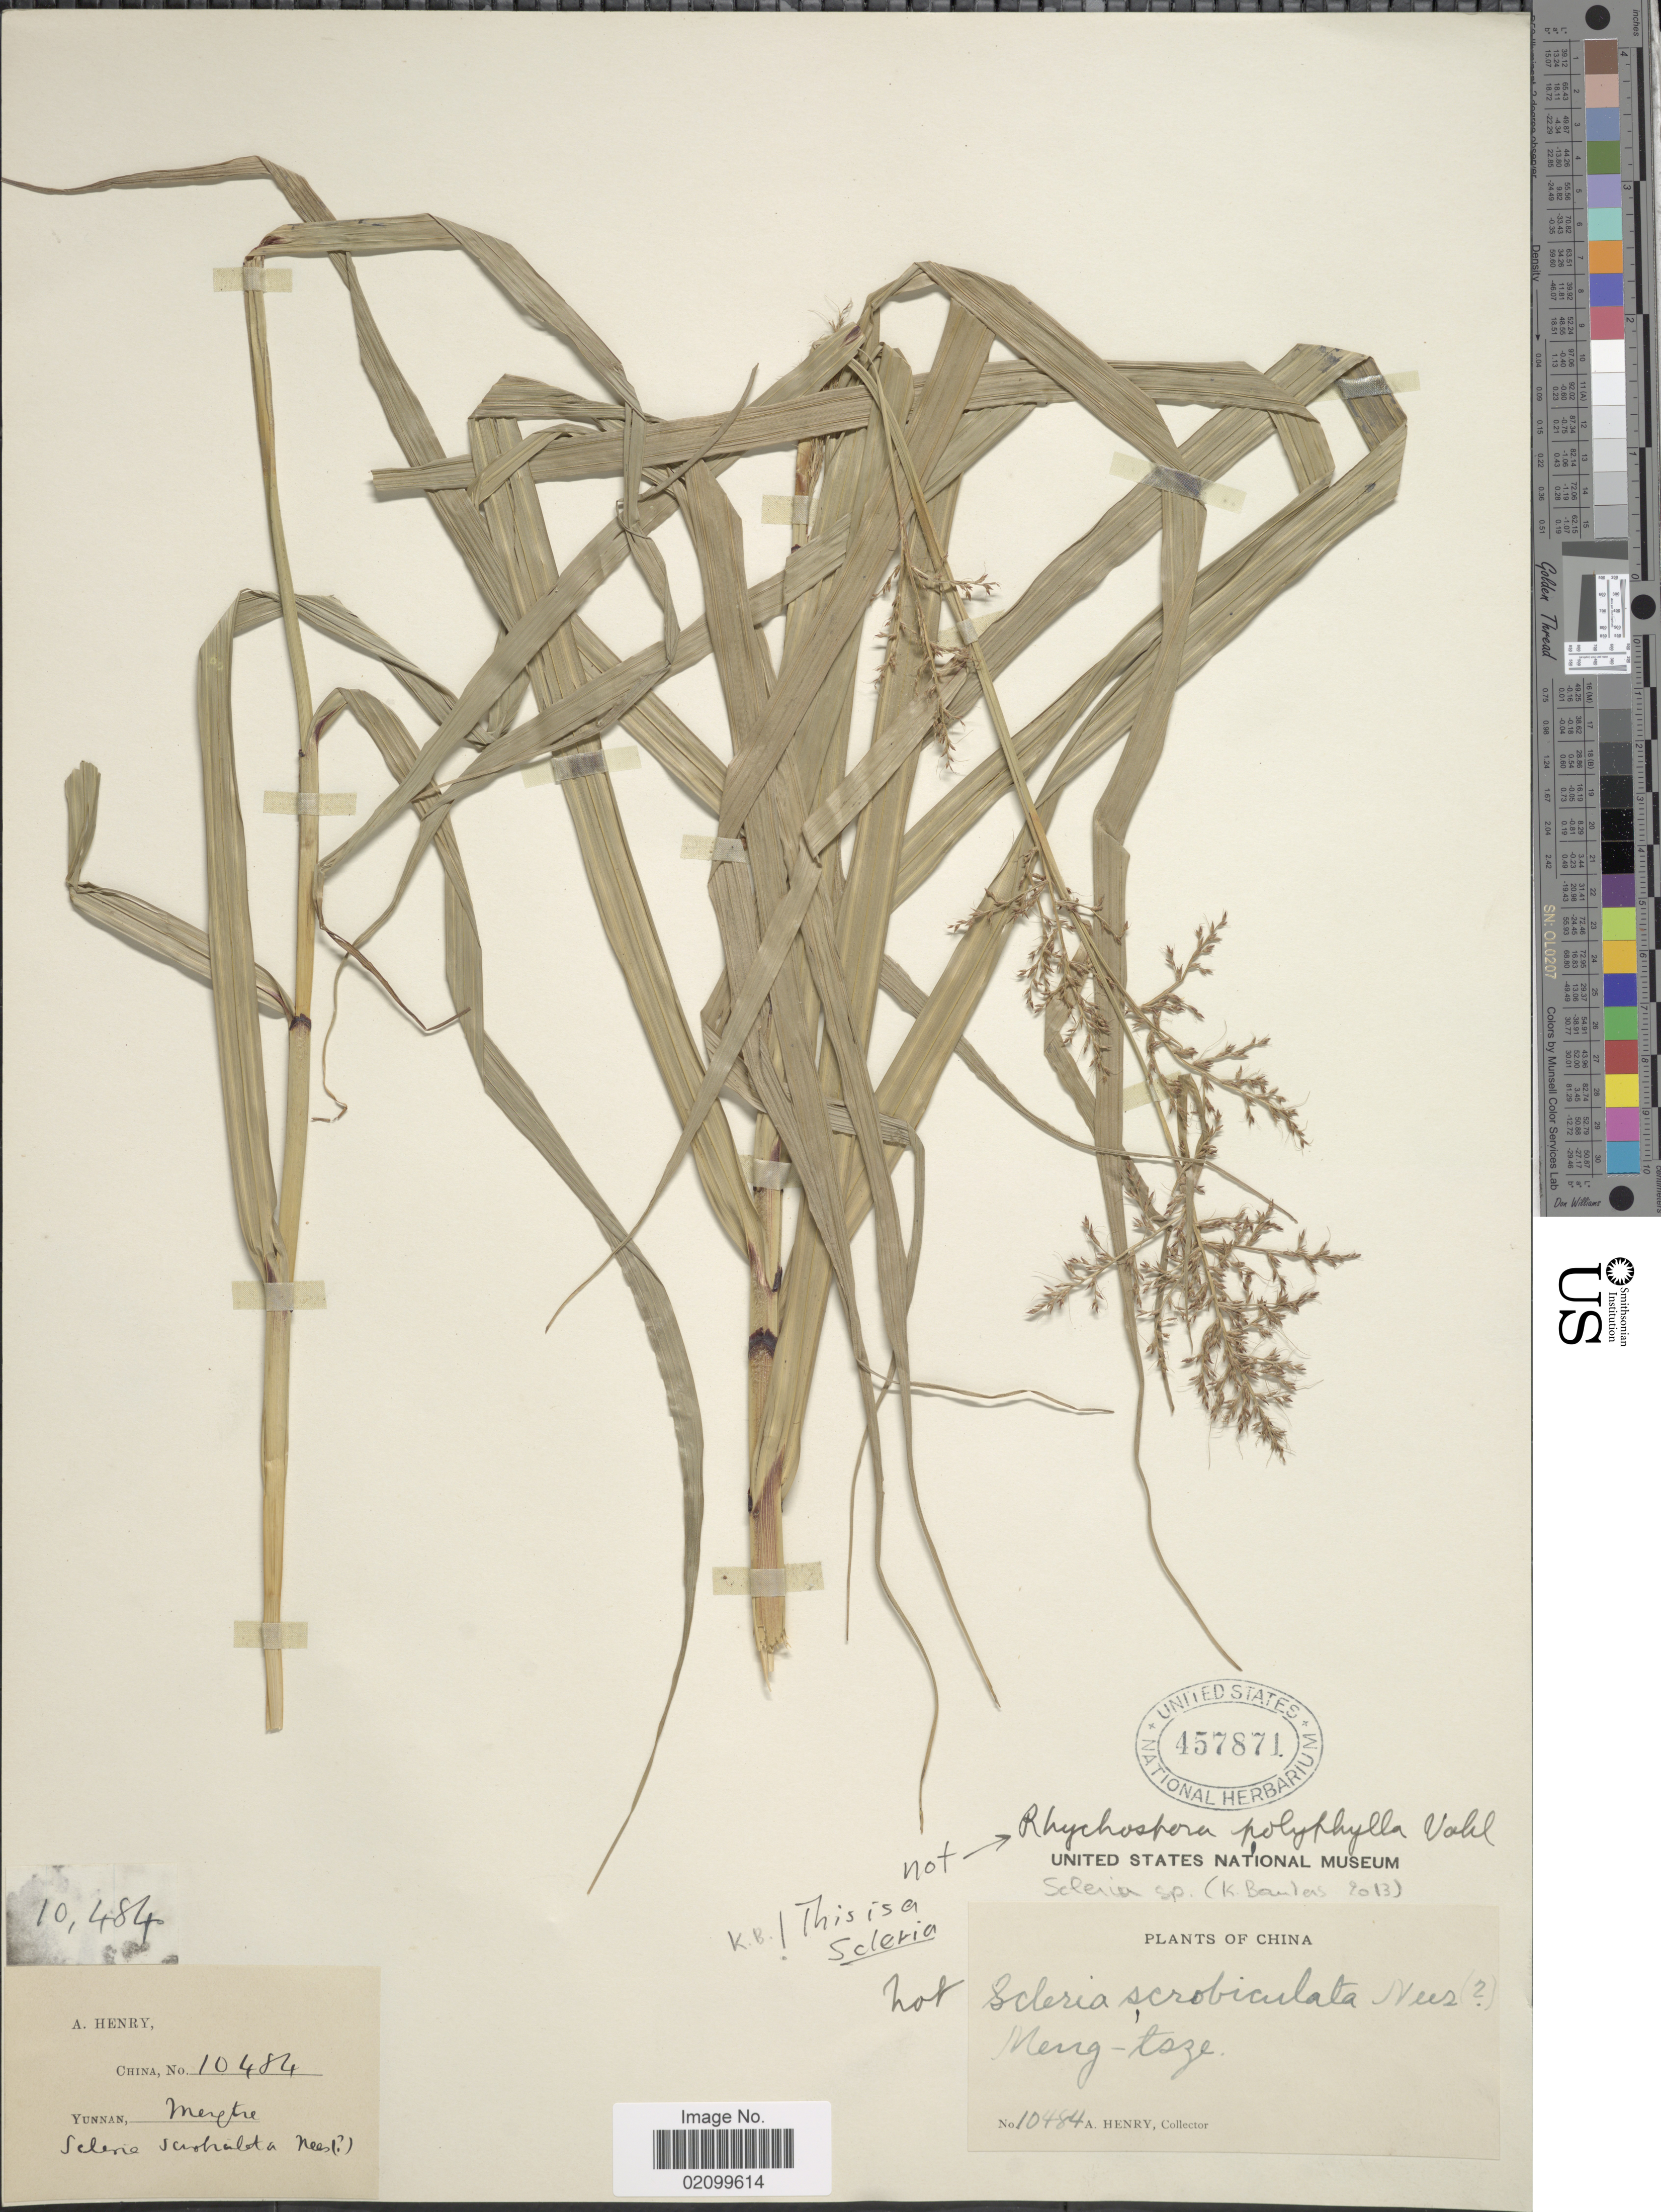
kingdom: Plantae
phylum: Tracheophyta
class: Liliopsida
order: Poales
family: Cyperaceae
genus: Scleria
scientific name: Scleria sp.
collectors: A. Henry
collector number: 10484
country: China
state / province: Yunnan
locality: Meng-tsze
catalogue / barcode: US 457871